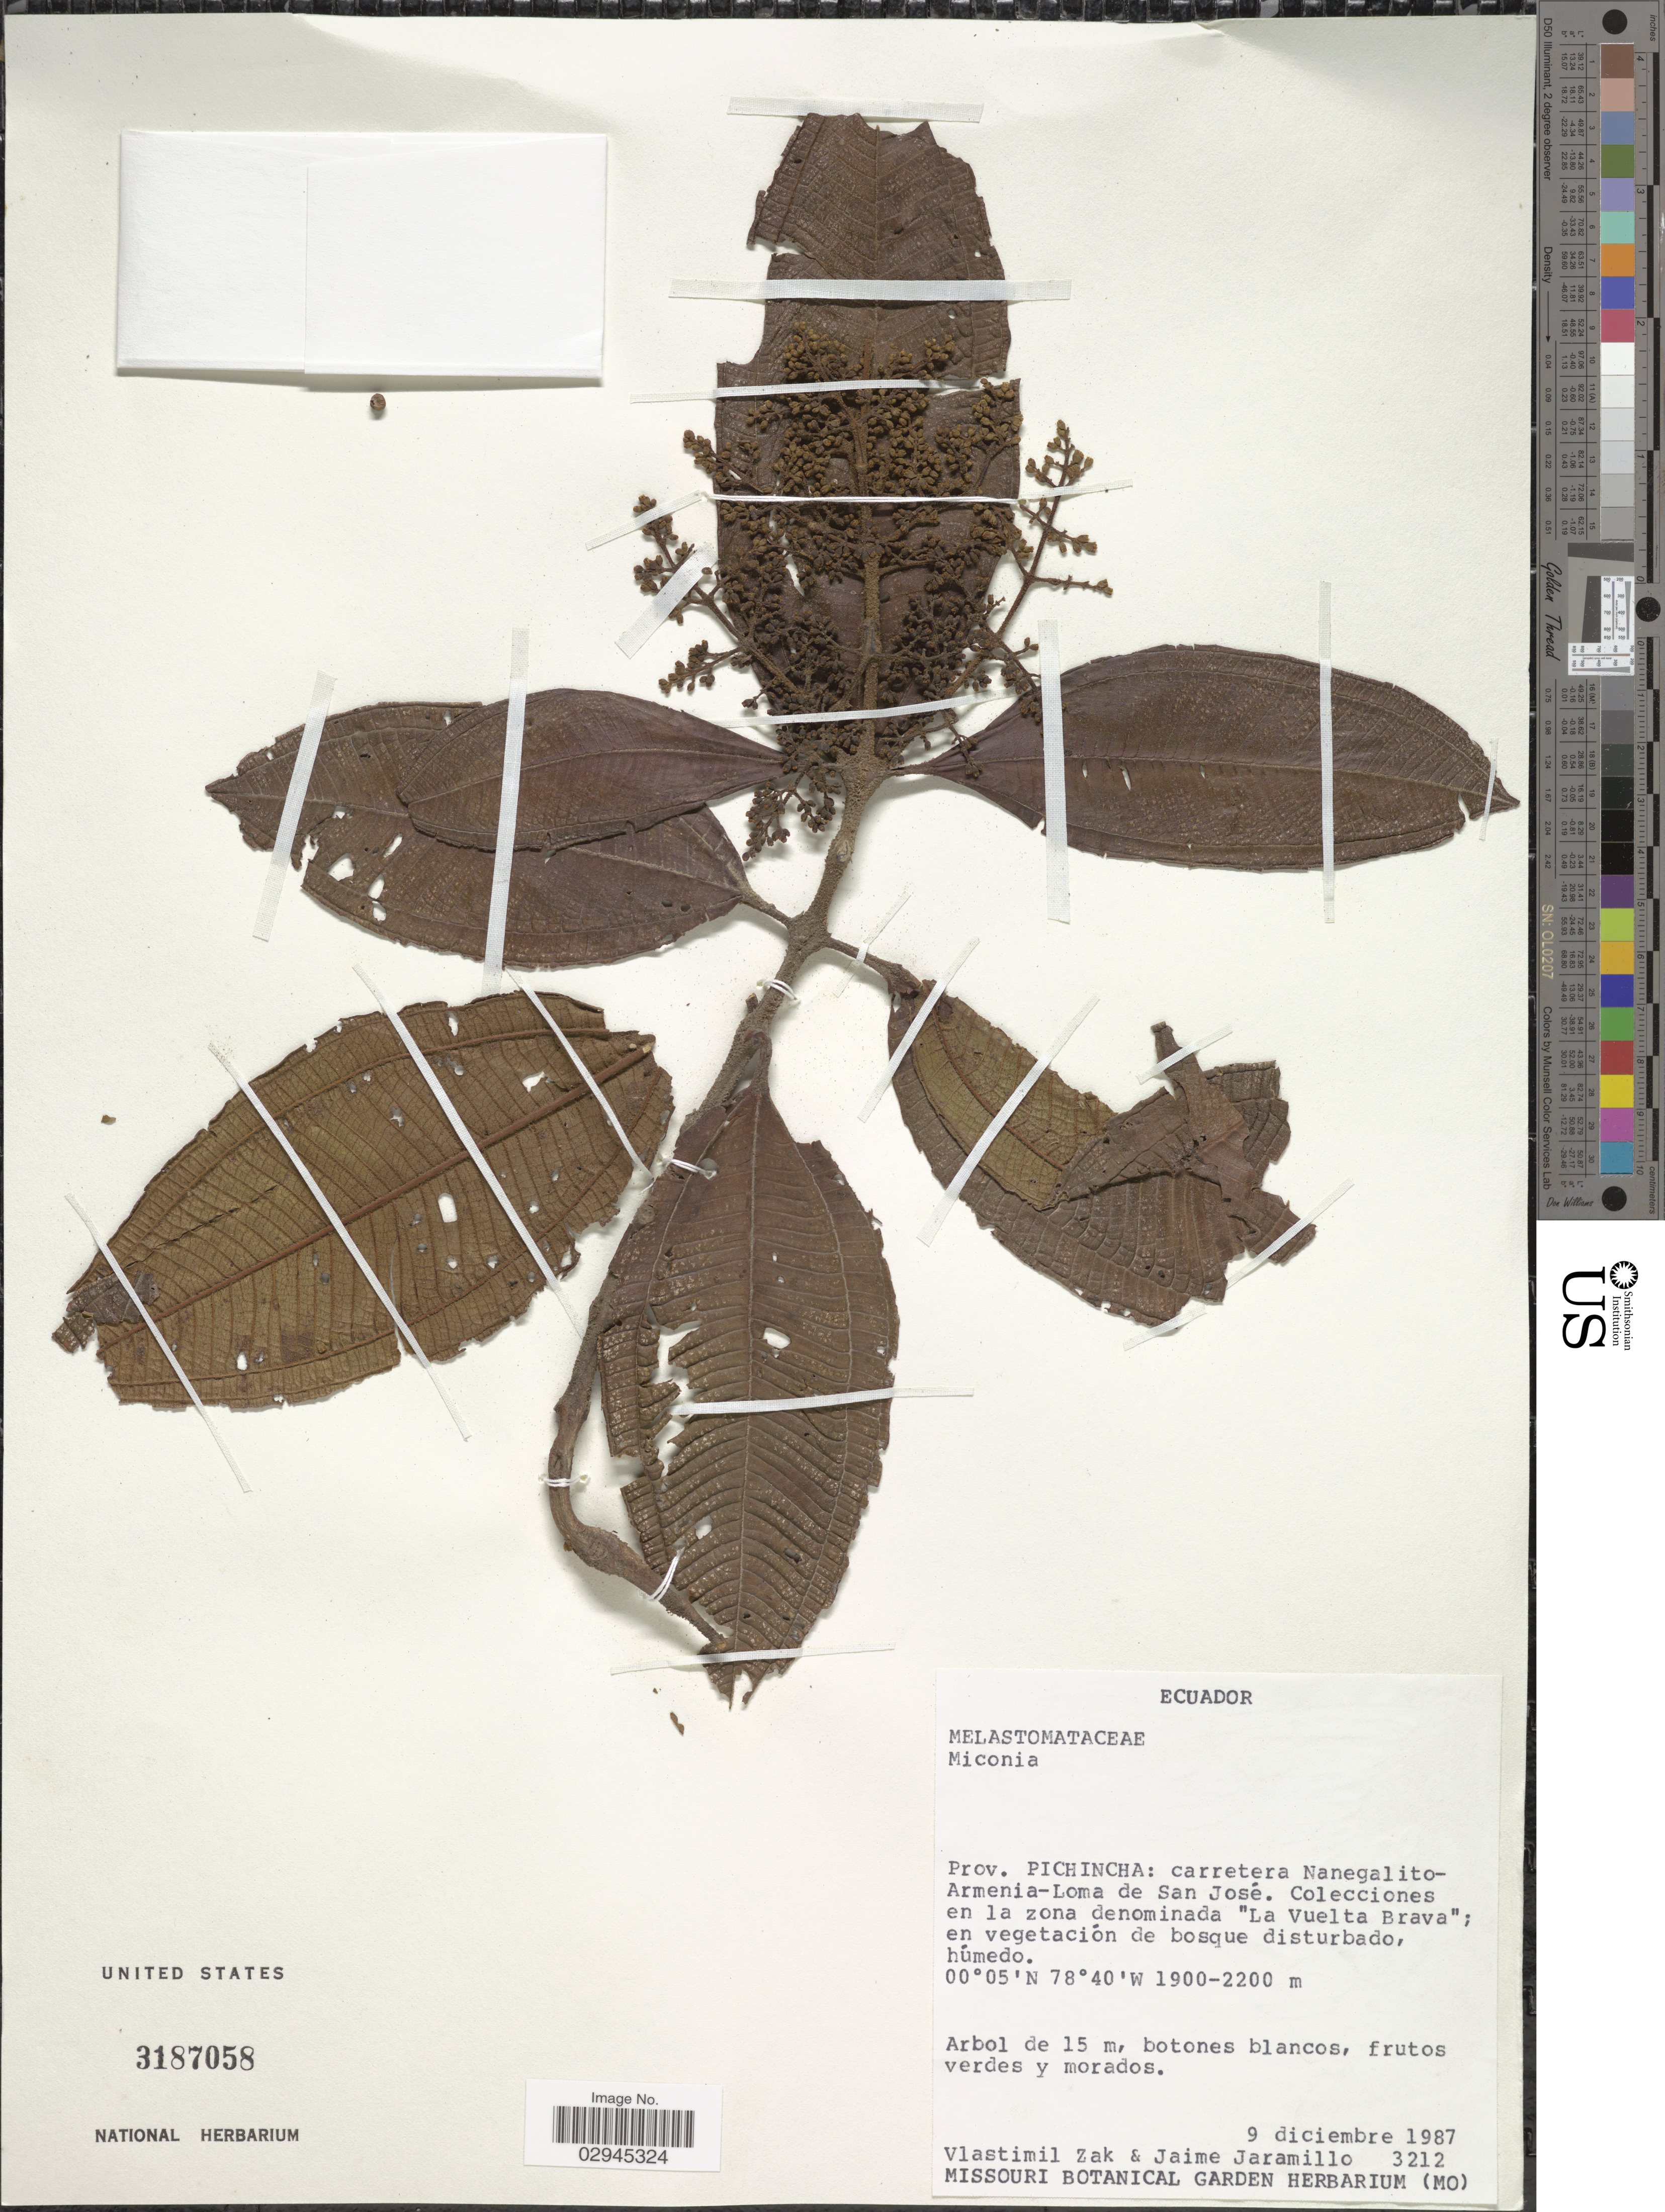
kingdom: Plantae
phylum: Tracheophyta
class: Magnoliopsida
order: Myrtales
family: Melastomataceae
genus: Miconia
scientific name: Miconia sp.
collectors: V. Zak & J. Jaramillo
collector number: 3212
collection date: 1987-12-09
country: Ecuador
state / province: Pichincha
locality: Carretera Nanegalito-Armenia-Loma de San José. Colecciones en la zona denominada "La Vuelta Brava"; en vegetación de bosque disturbado, húmedo.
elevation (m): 1900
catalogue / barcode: US 3187058